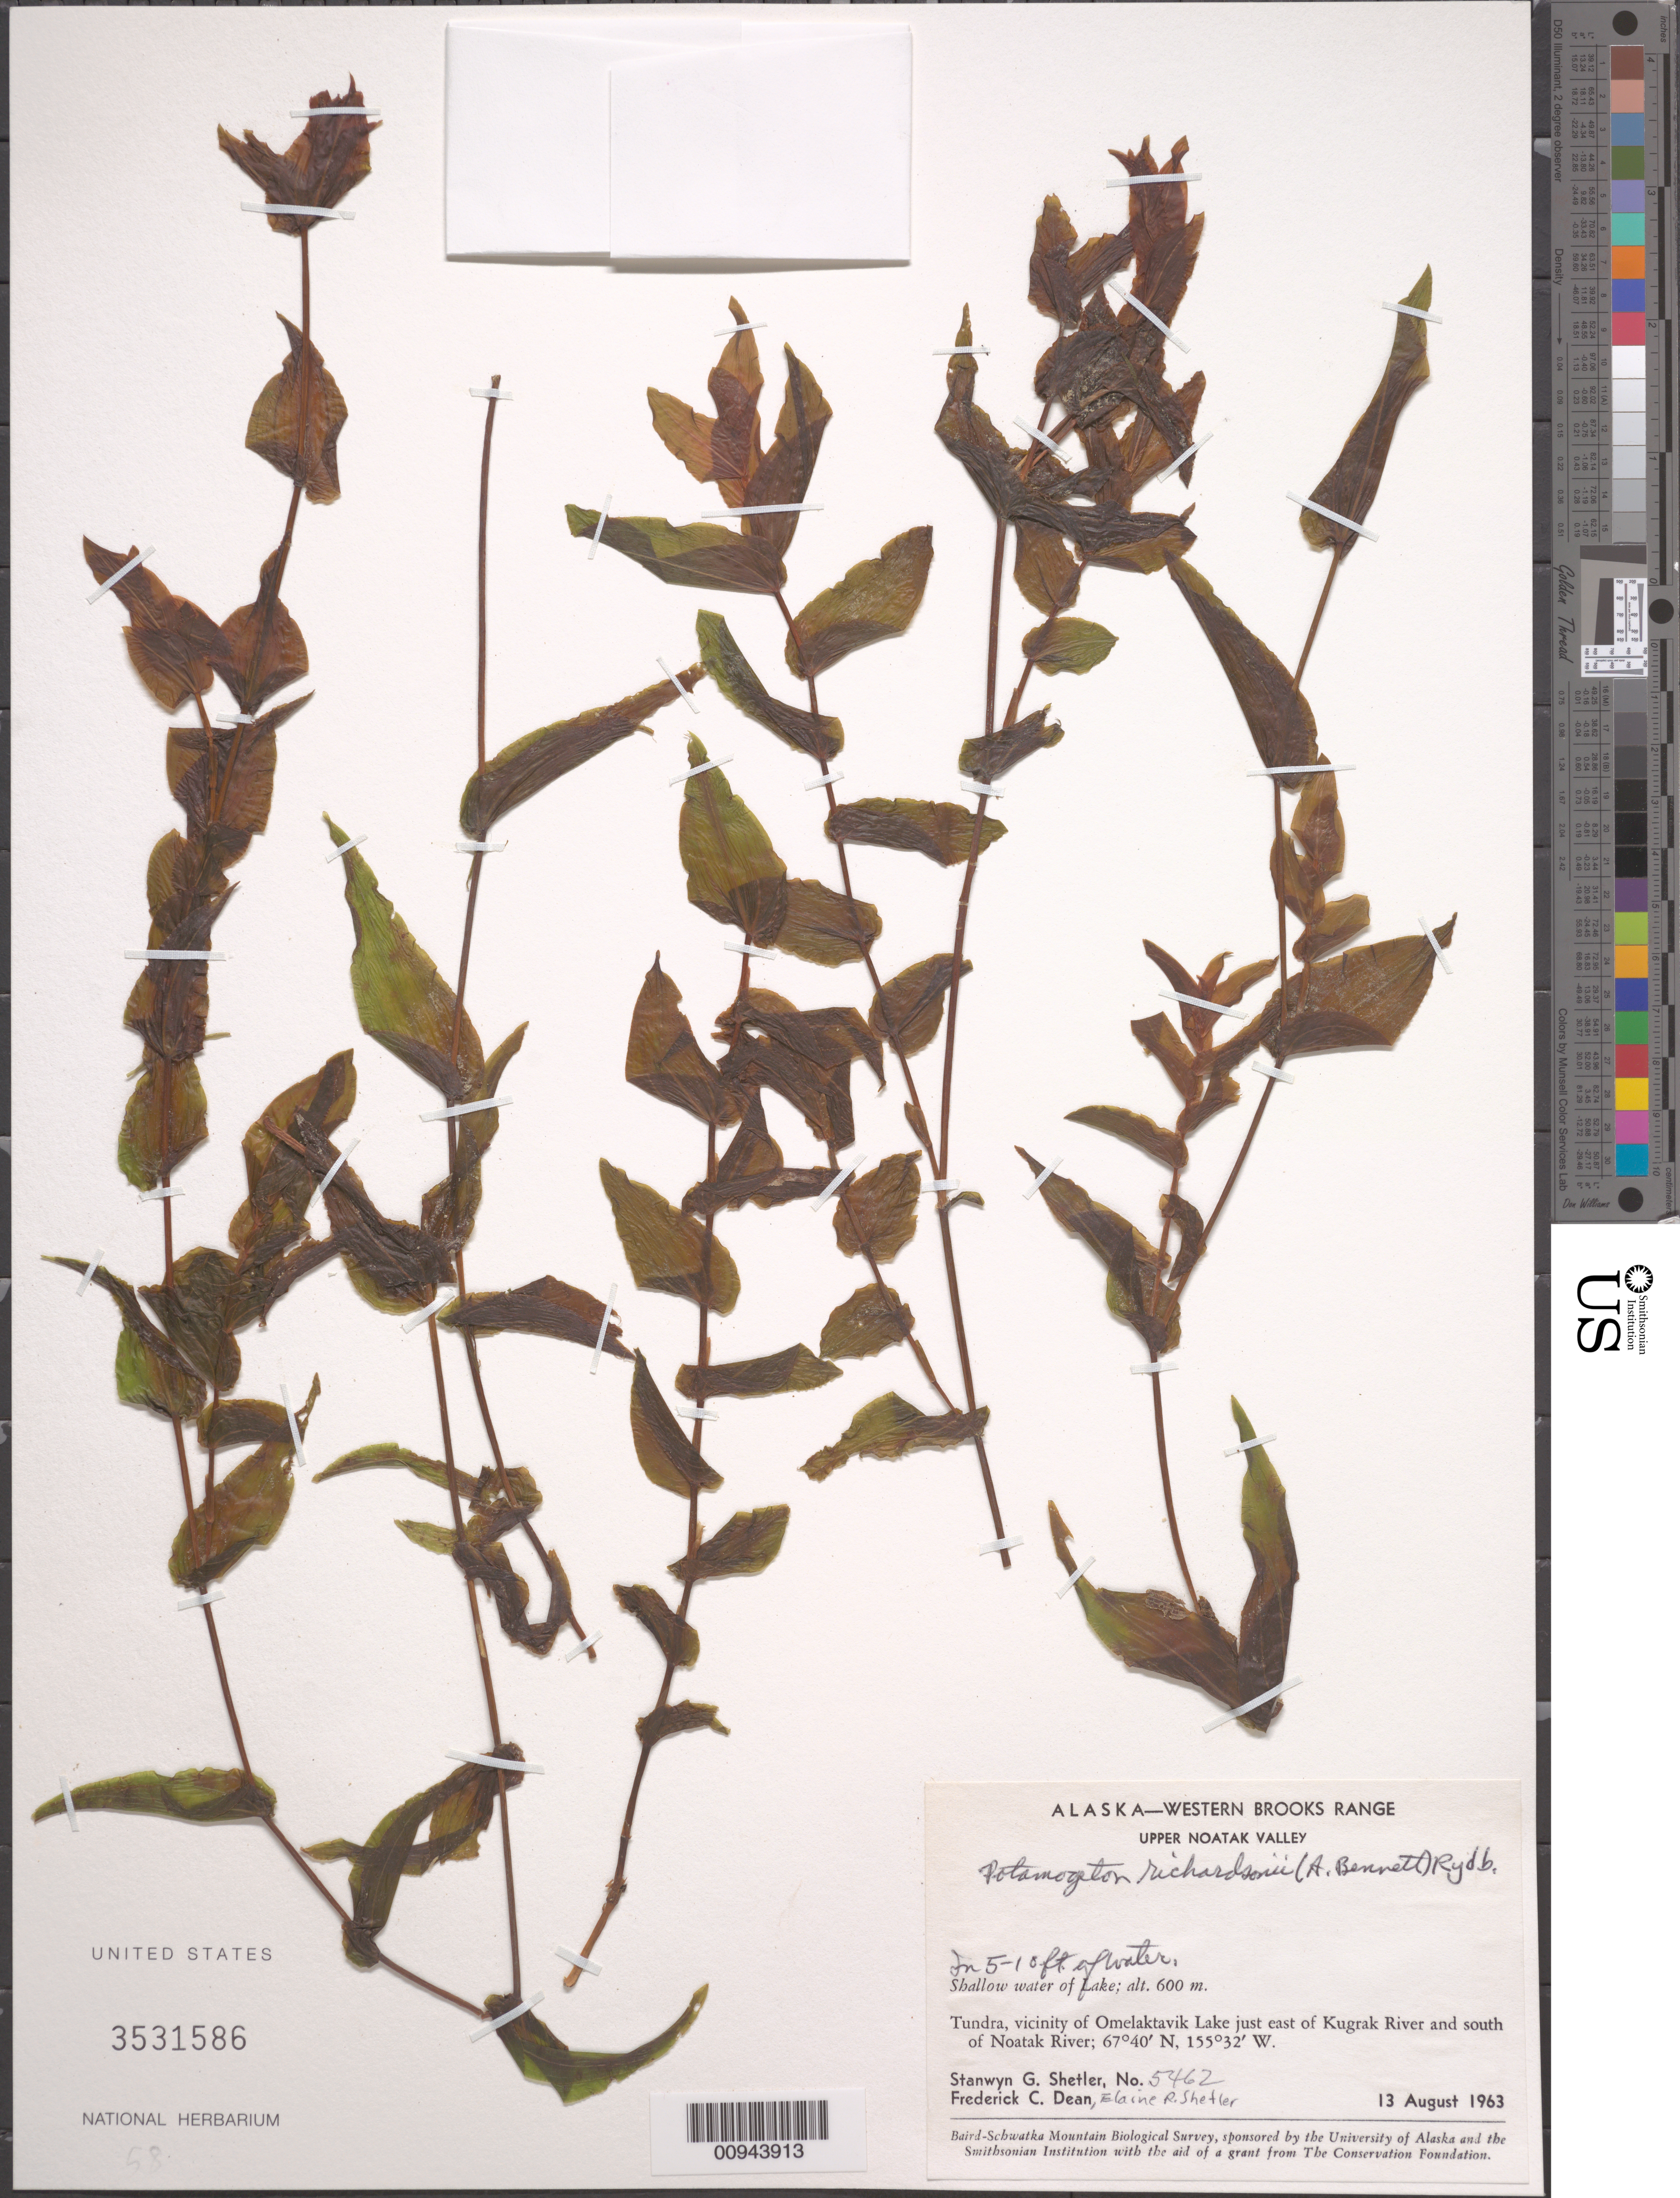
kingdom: Plantae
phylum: Tracheophyta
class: Liliopsida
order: Alismatales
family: Potamogetonaceae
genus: Potamogeton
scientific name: Potamogeton richardsonii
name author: (A.W. Benn.) Rydb.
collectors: S. Shetler, F. C. Dean & E. R. Shetler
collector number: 5462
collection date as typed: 13 Aug 1963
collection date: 1963-08-13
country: United States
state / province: Alaska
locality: Vicinity of Omelaktavik Lake just east of Kugrak River and south of Noatak River. Western Brooks Range, Upper Noatak Valley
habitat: Tundra. Shallow water of Lake. In 5-10 ft. of water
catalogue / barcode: US 3531586